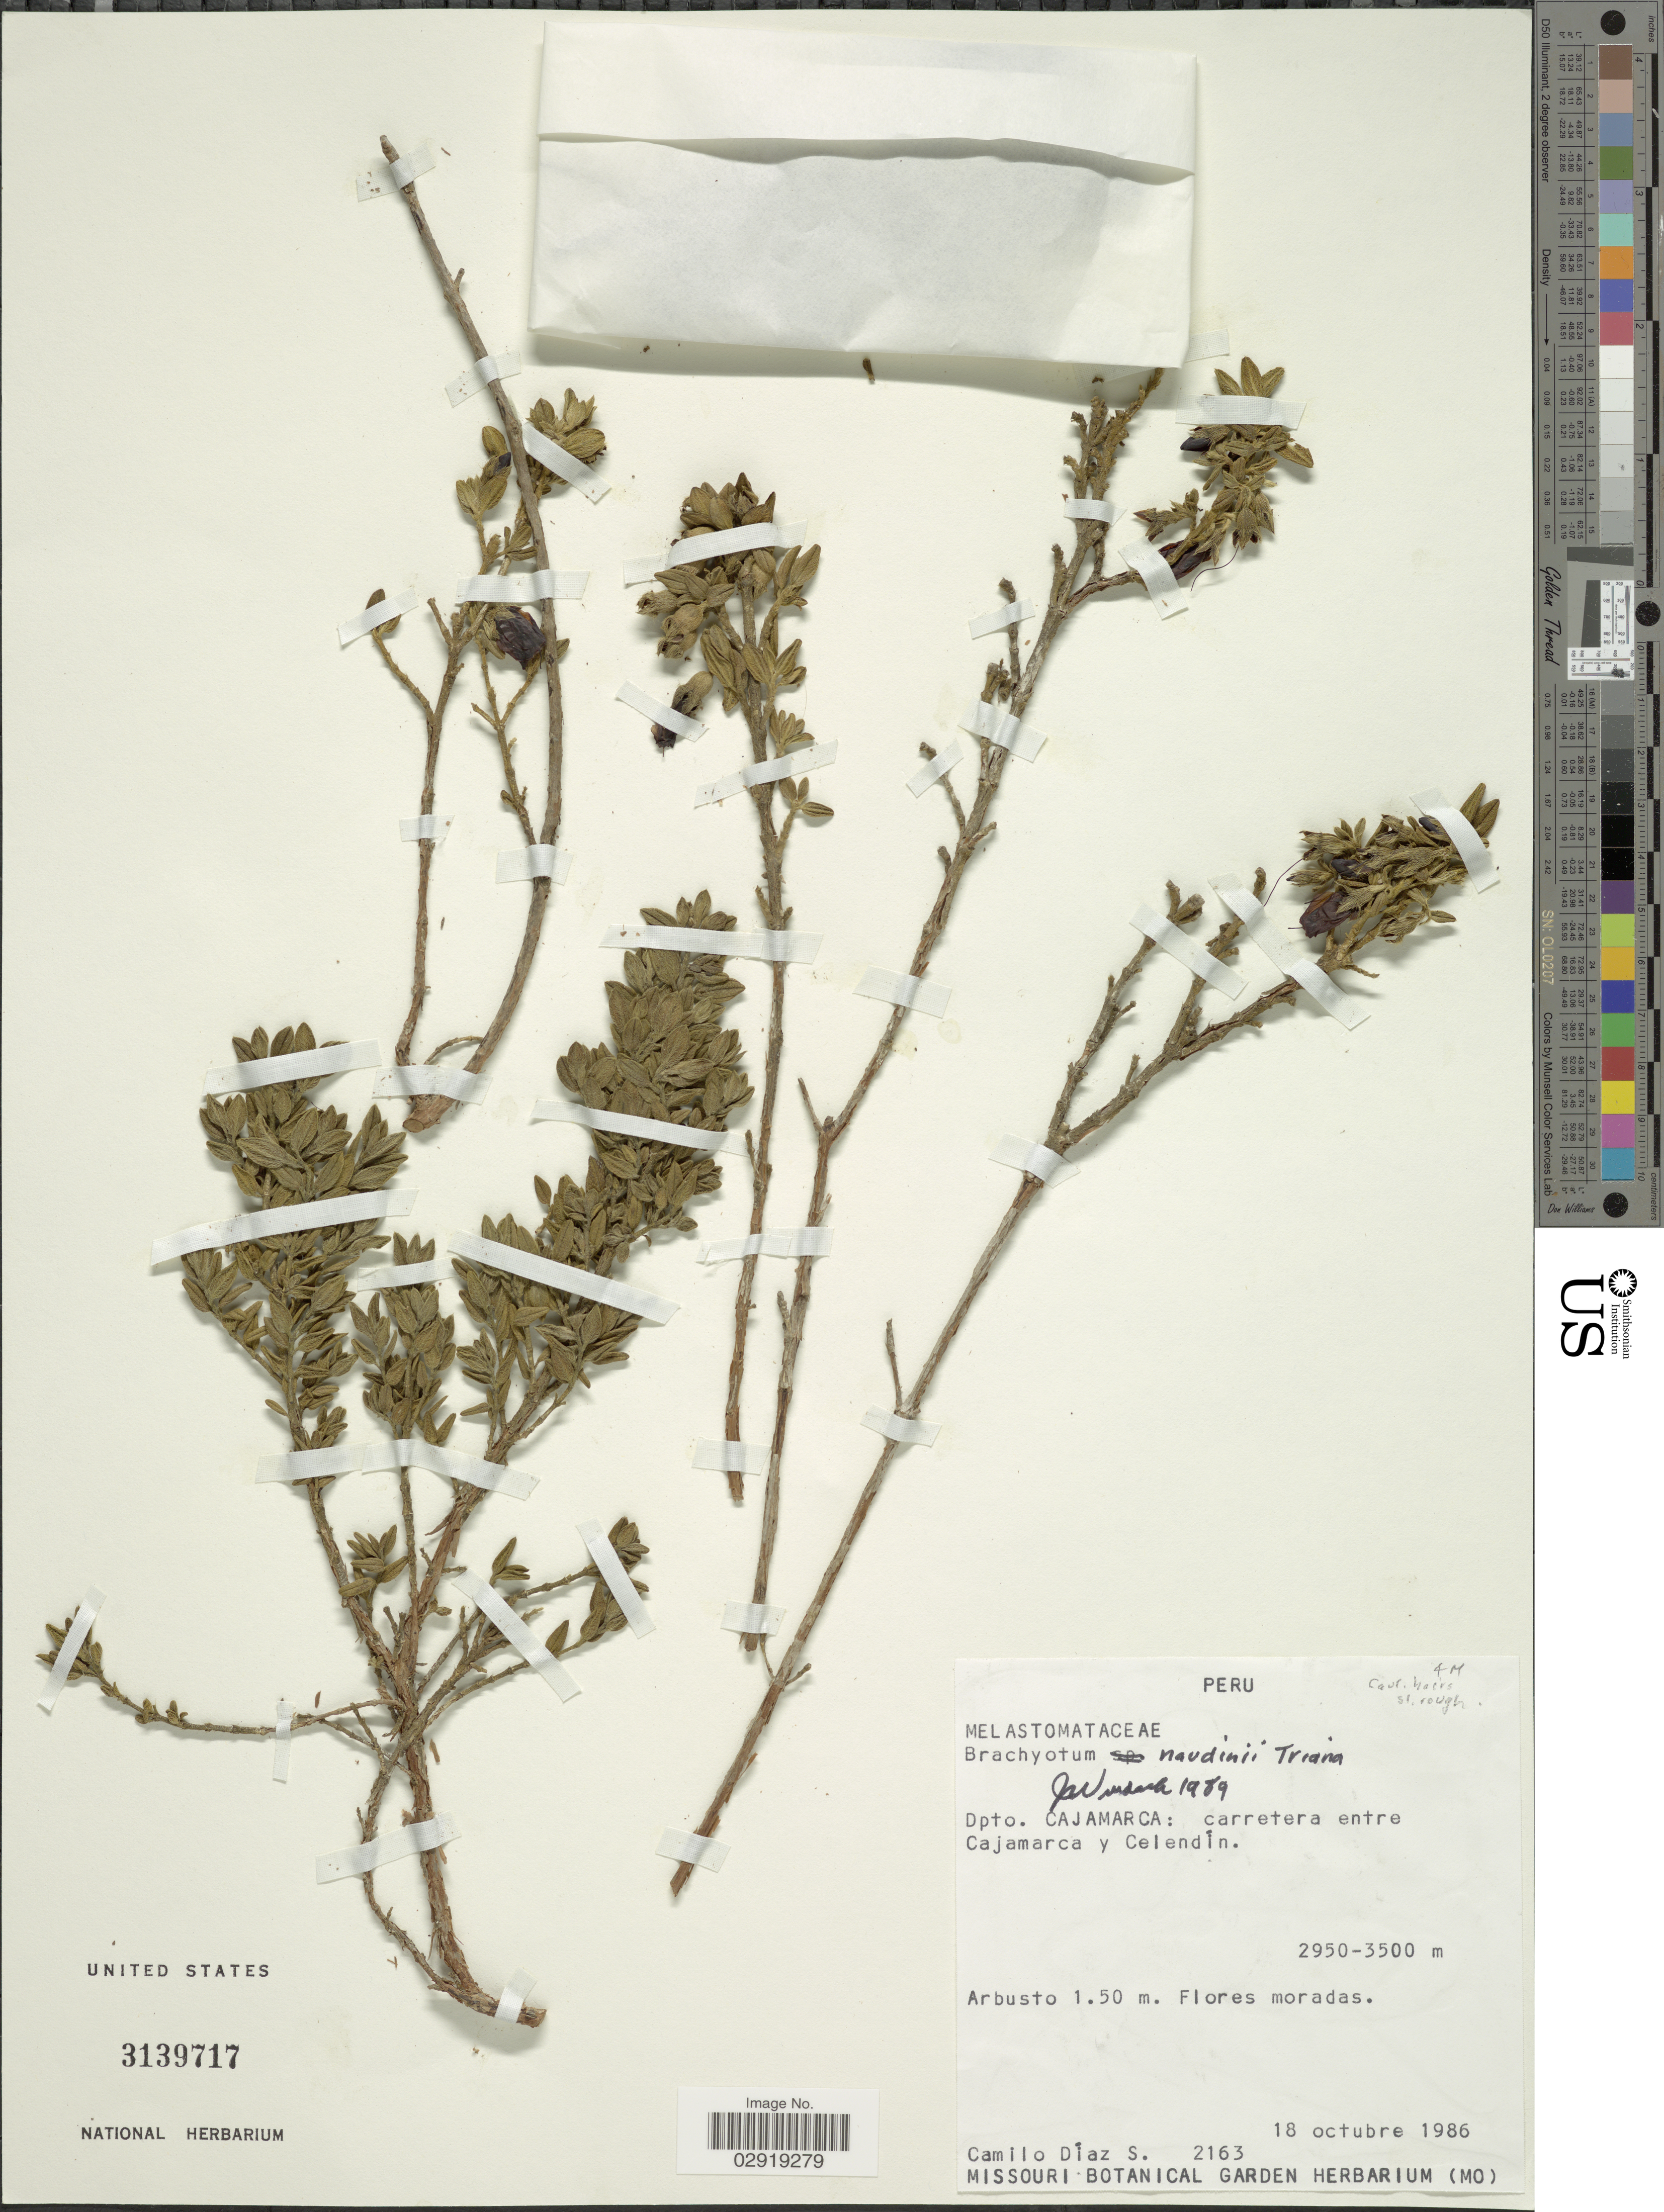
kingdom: Plantae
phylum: Tracheophyta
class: Magnoliopsida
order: Myrtales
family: Melastomataceae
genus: Brachyotum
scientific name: Brachyotum naudinii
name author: Triana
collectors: C. Díaz S.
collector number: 2163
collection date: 1986-10-18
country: Peru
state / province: Cajamarca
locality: Dpto. Cajamarca: carretera entre Cajamarca y Celendin.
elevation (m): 2950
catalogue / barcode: US 3139717